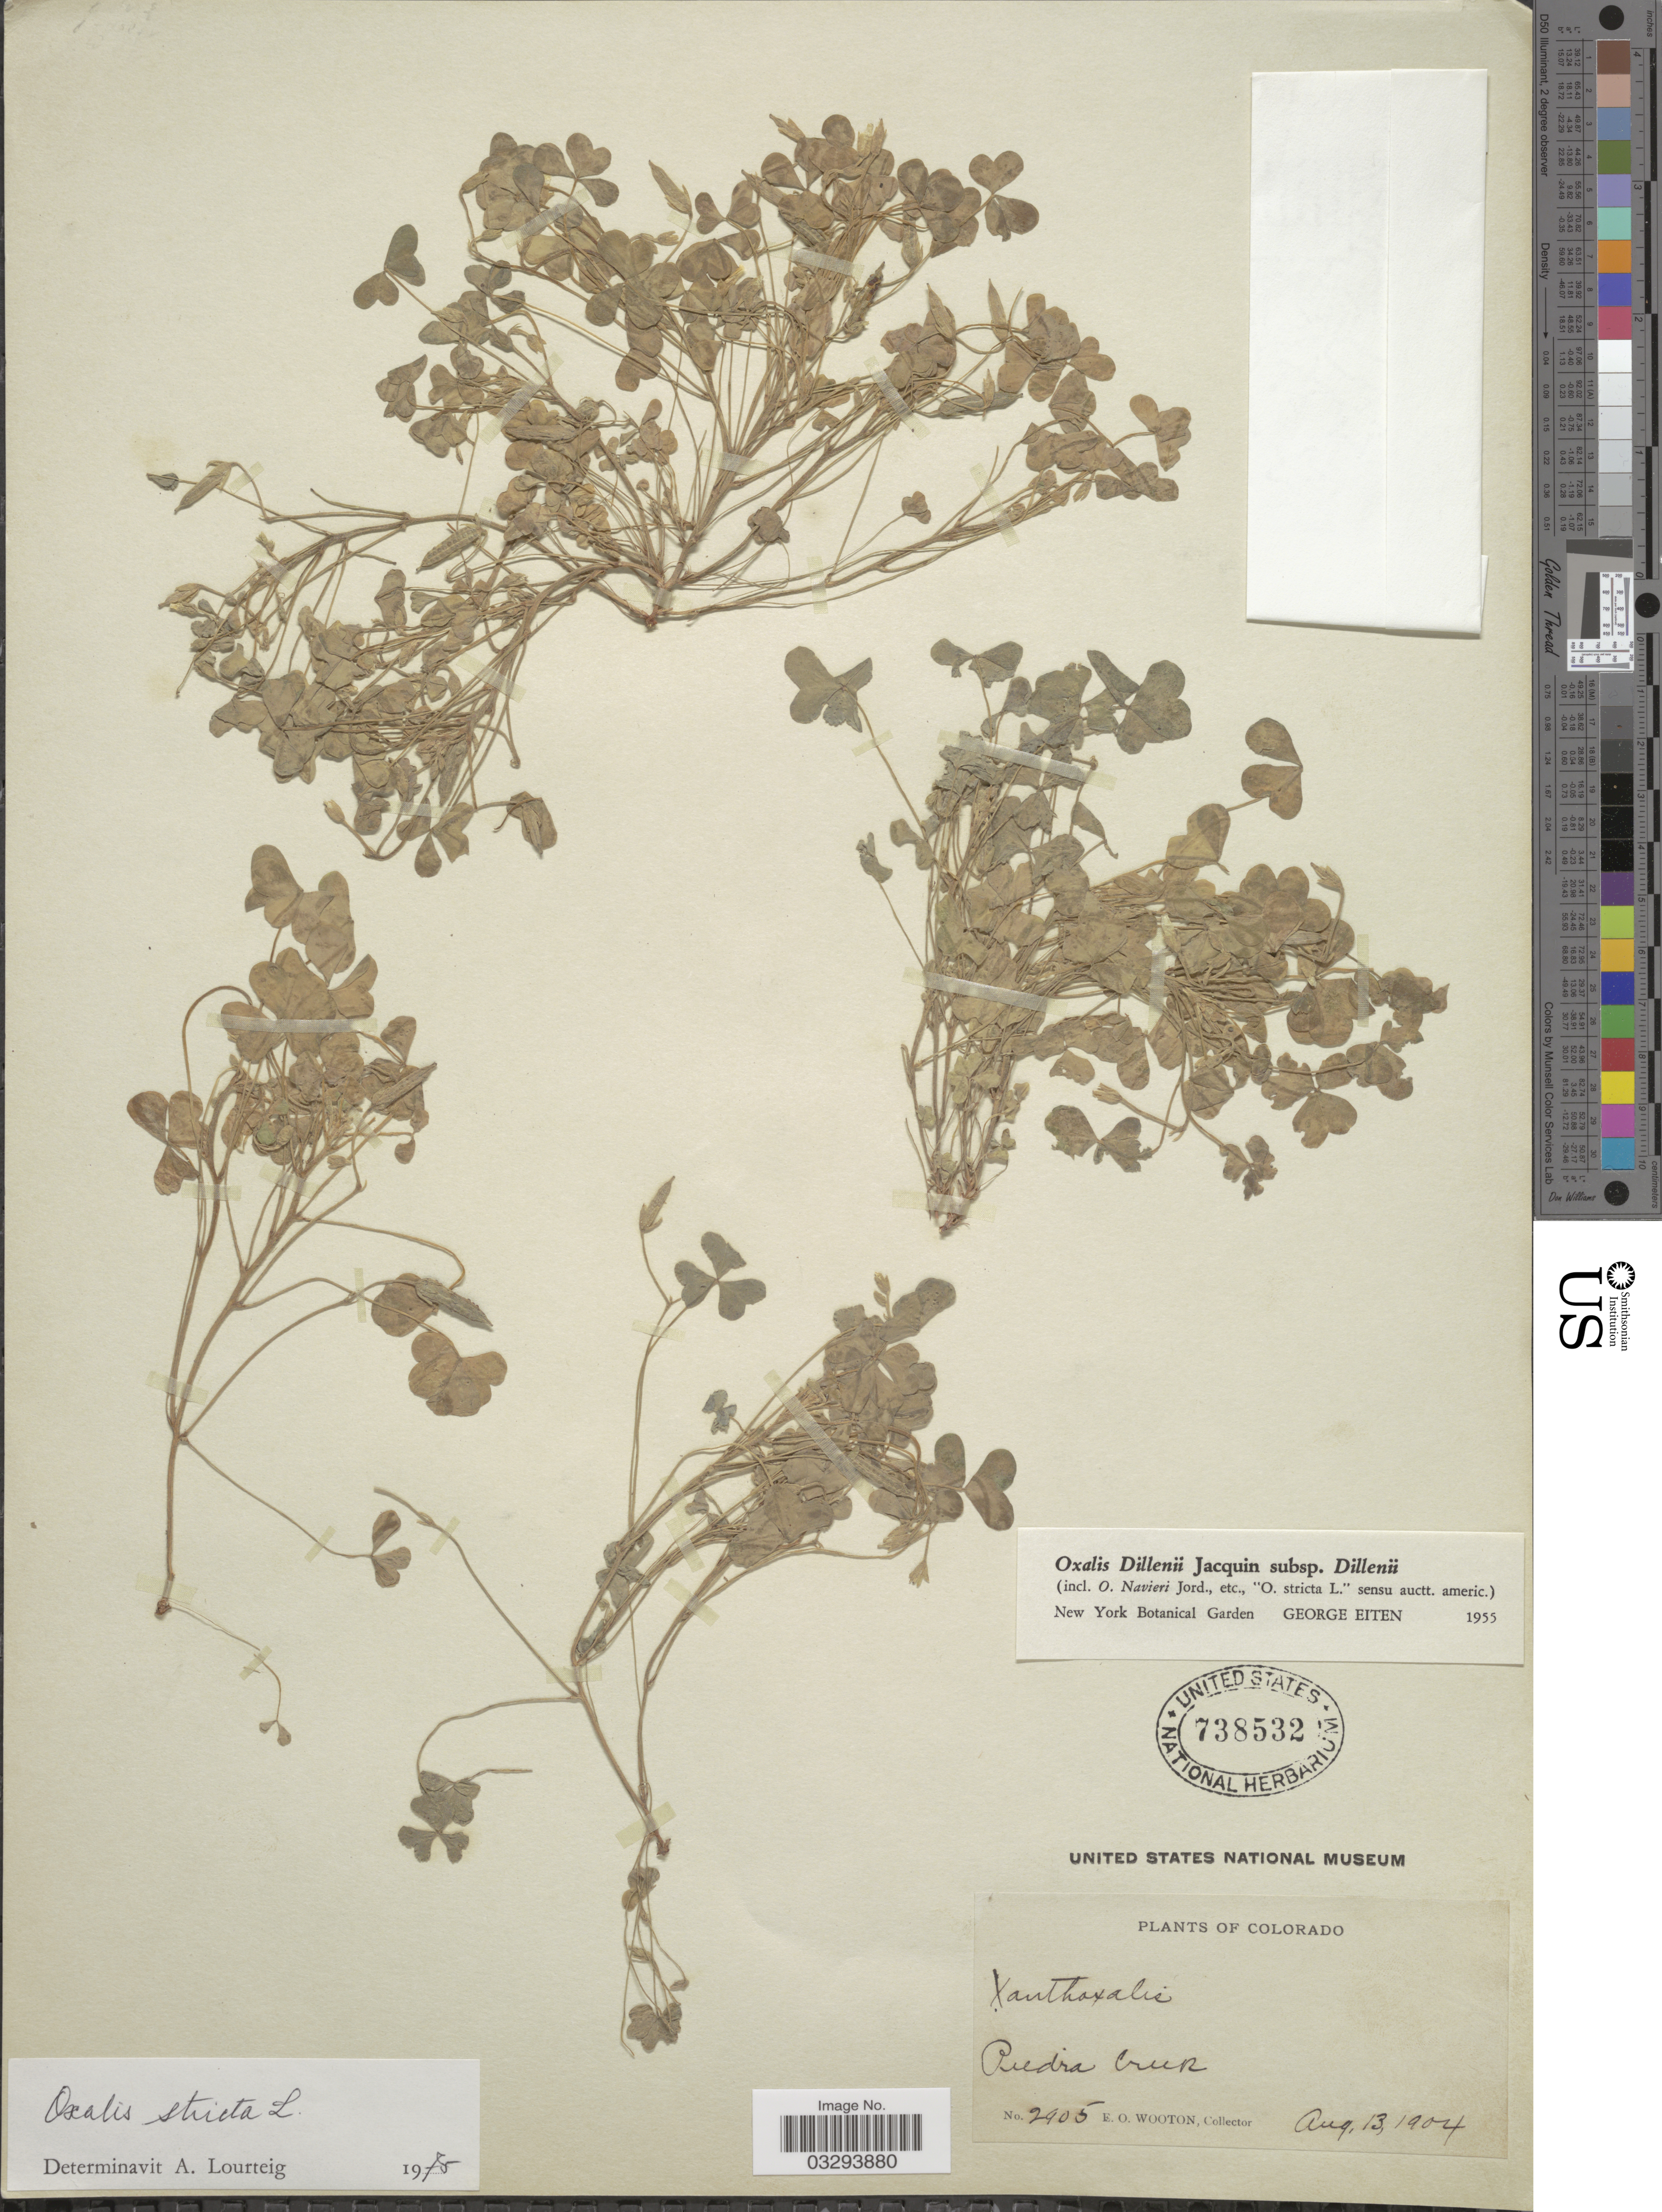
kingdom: Plantae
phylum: Tracheophyta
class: Magnoliopsida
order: Oxalidales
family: Oxalidaceae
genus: Oxalis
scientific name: Oxalis stricta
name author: L.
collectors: E. O. Wooton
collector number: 2905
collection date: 1904-08-13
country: United States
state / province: Colorado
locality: Piedra Cruz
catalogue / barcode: US 738532